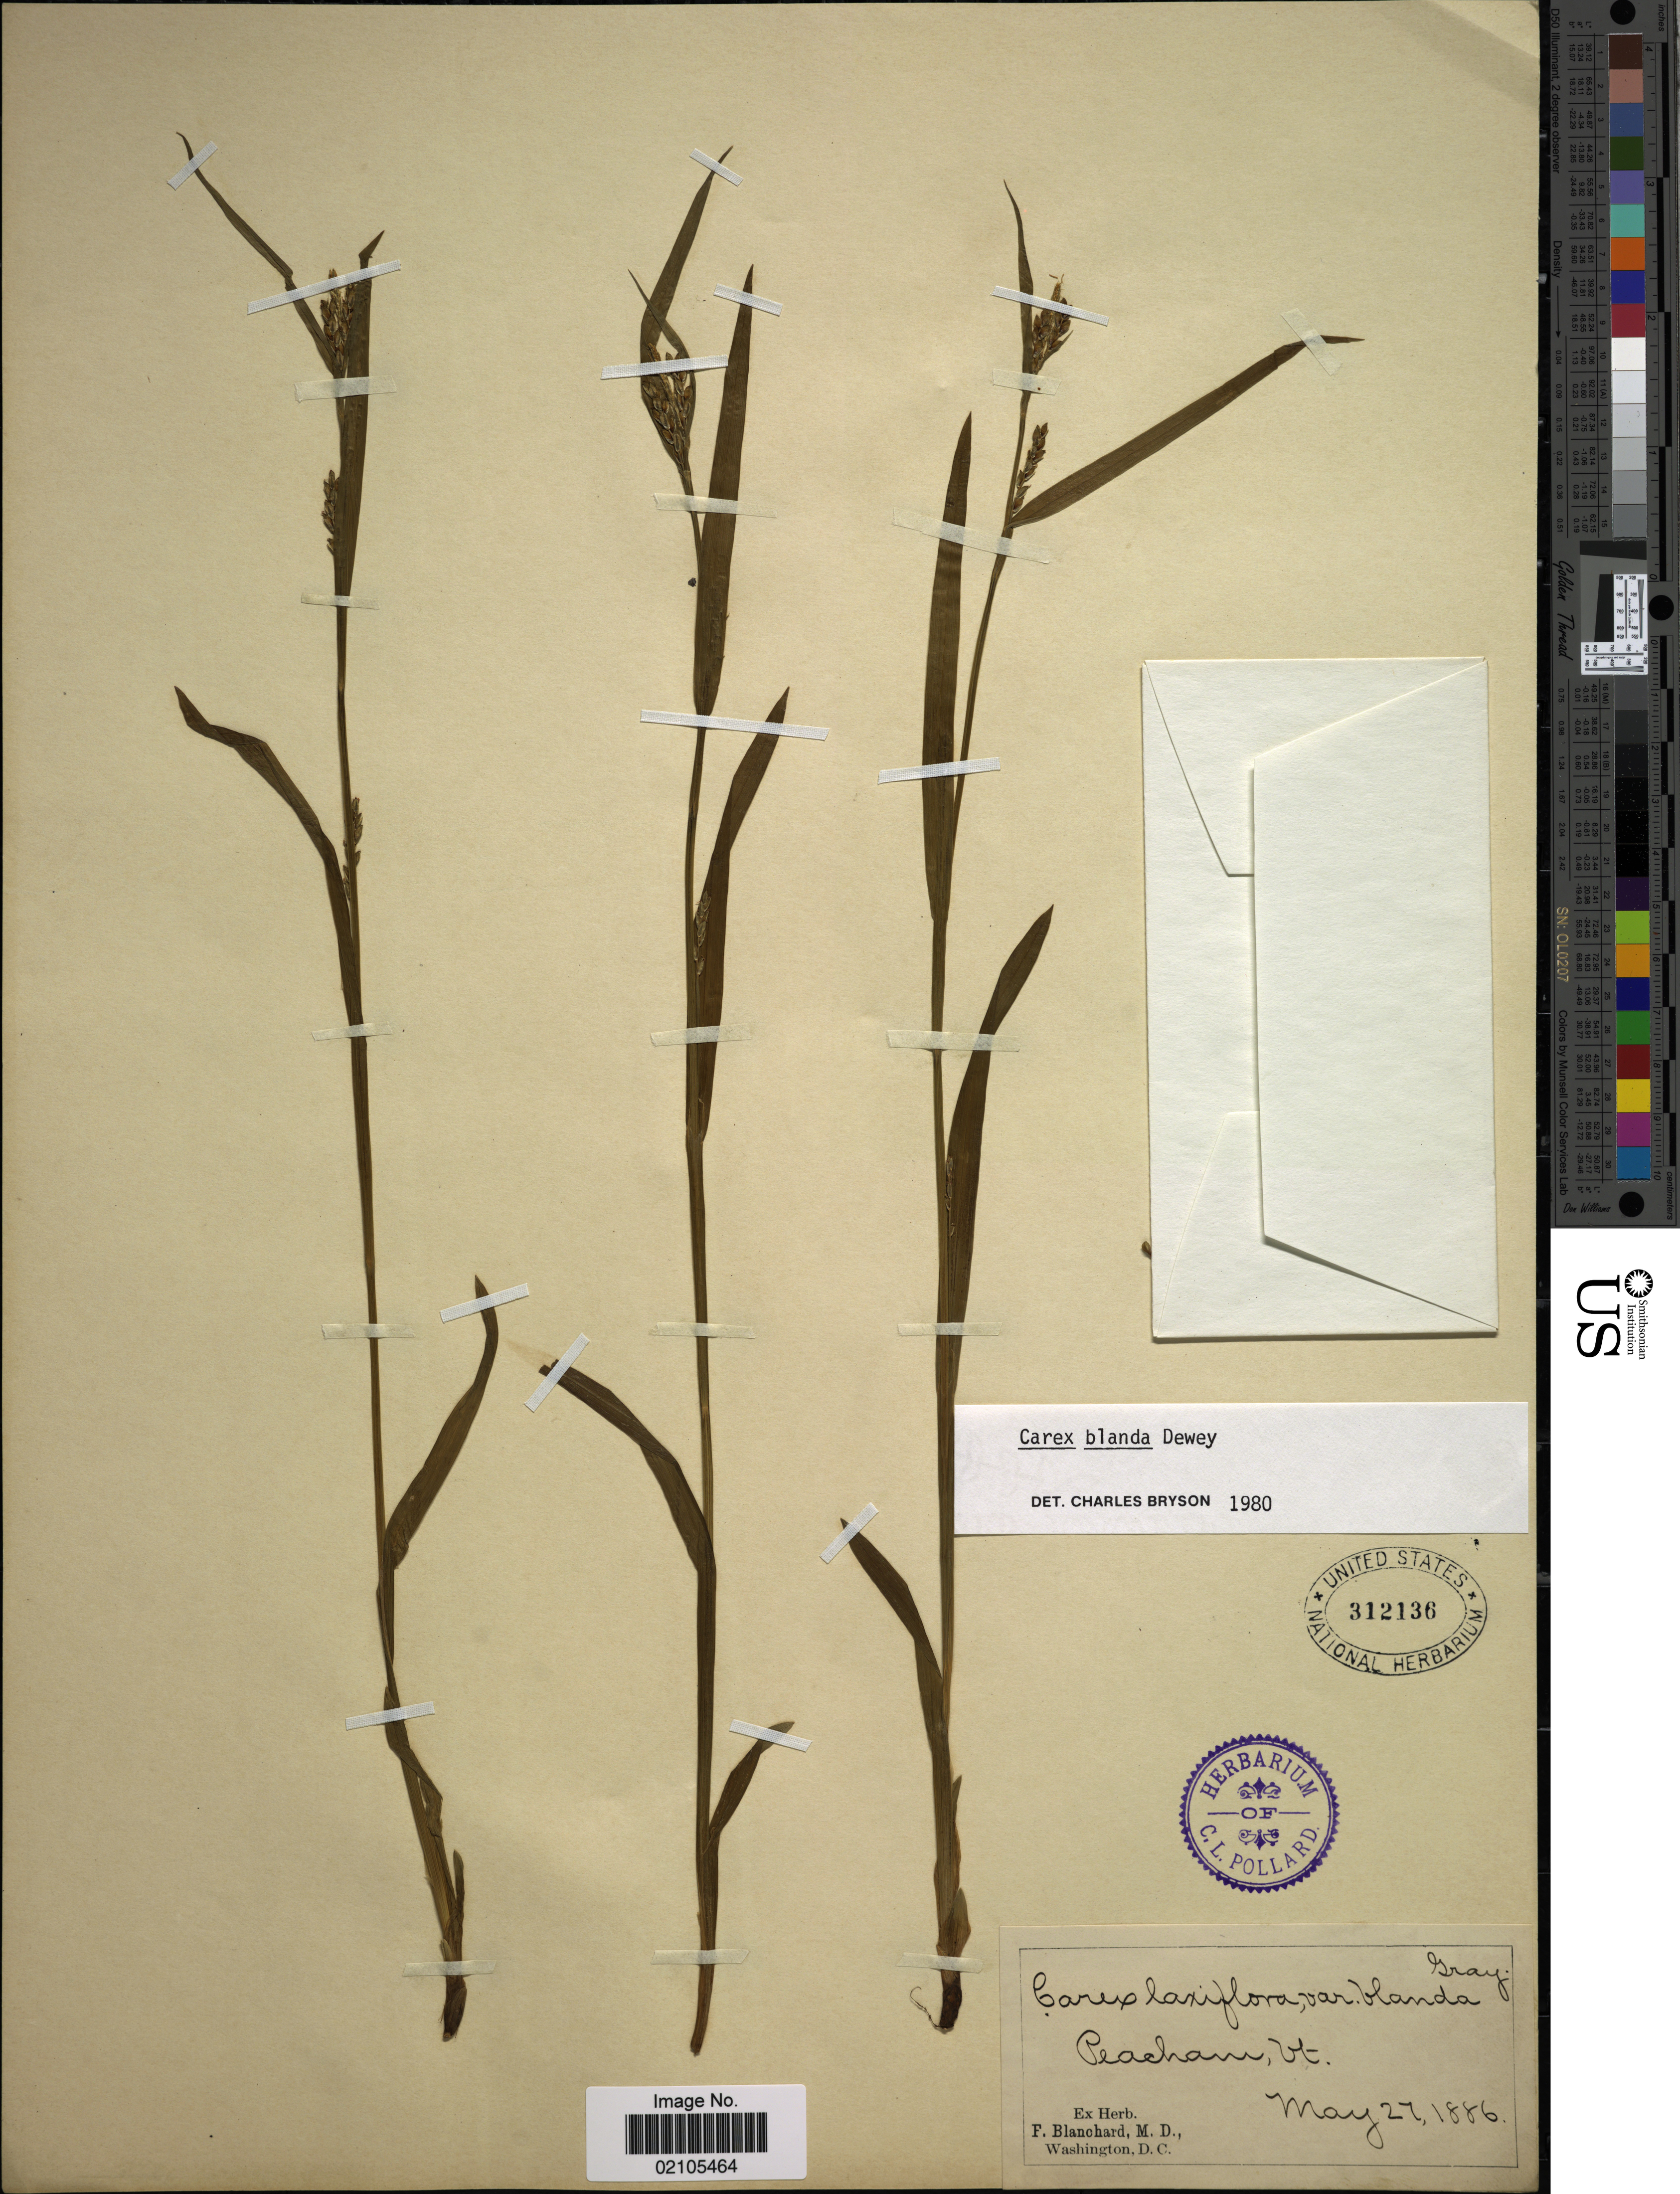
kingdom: Plantae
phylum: Tracheophyta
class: Liliopsida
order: Poales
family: Cyperaceae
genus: Carex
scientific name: Carex blanda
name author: Dewey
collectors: ex herb. F. Blanchard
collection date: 1886-05-27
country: United States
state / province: Vermont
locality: Peacham, Vt.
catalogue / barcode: US 312136